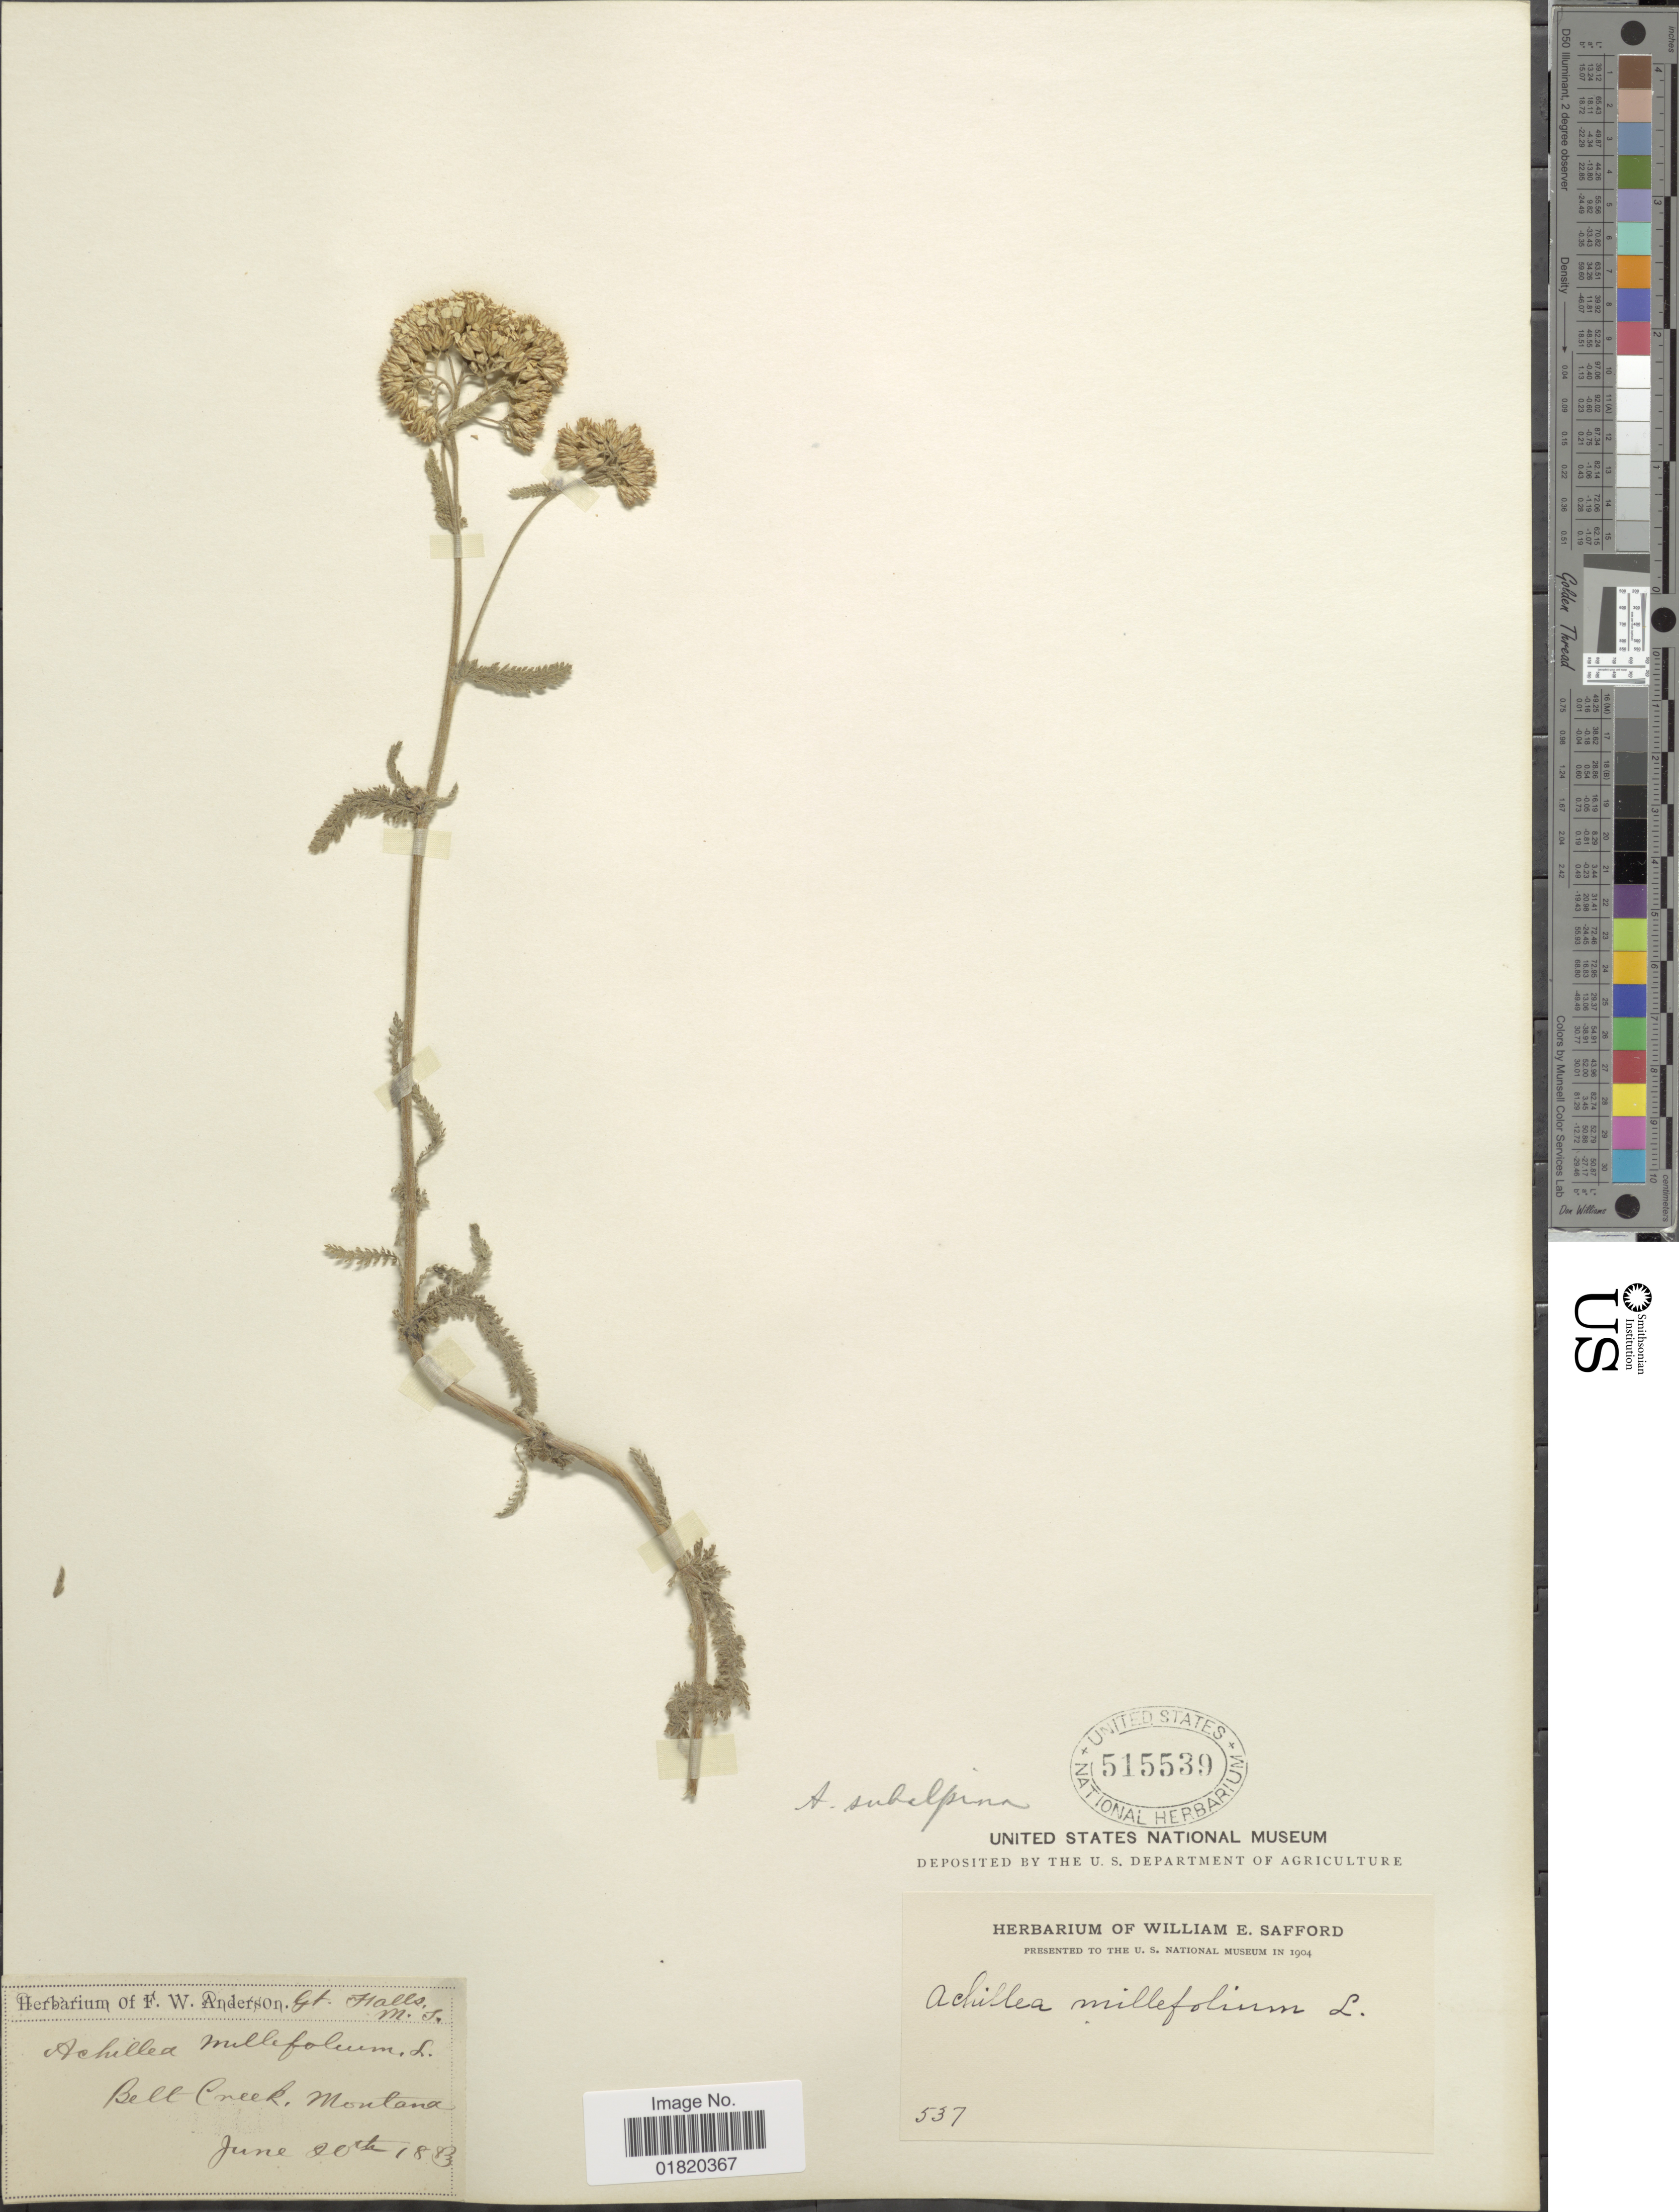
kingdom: Plantae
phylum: Tracheophyta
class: Magnoliopsida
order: Asterales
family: Asteraceae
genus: Achillea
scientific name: Achillea subalpina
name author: Greene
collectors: ex herb. F.W. Anderson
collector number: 537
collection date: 1883-06-20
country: United States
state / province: Montana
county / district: Cascade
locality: Belt Creek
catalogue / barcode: US 515539